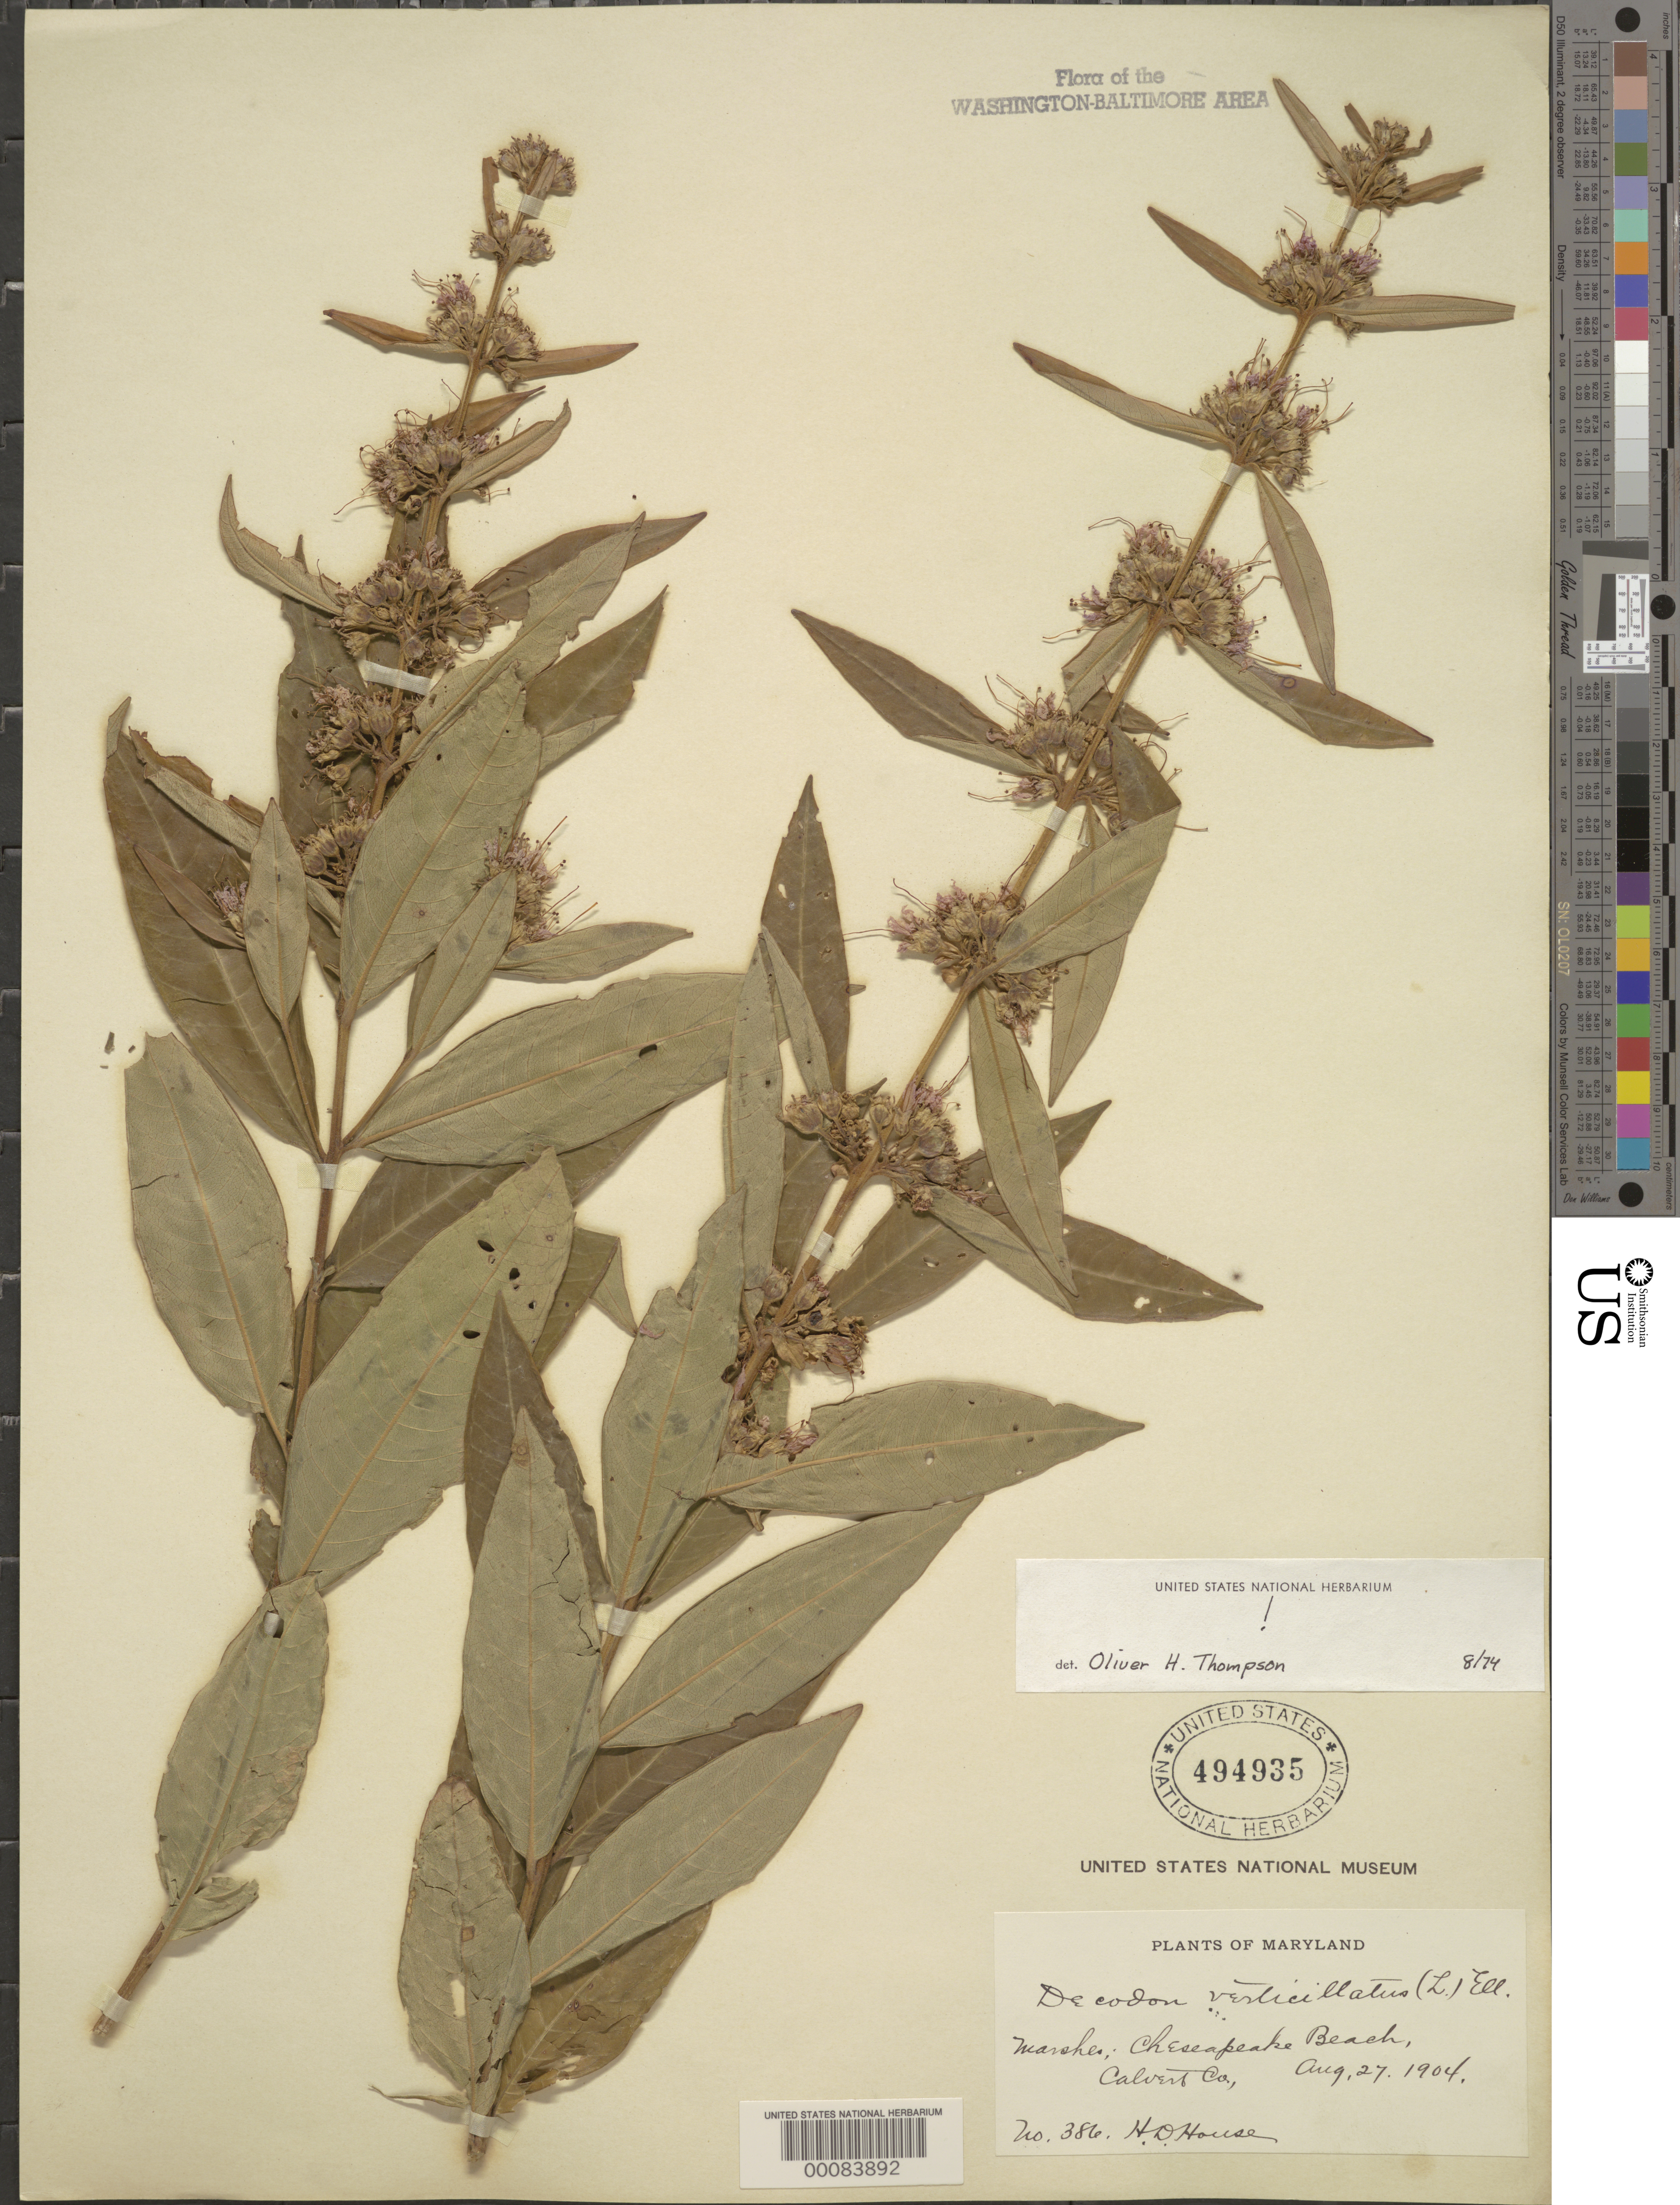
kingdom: Plantae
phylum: Tracheophyta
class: Magnoliopsida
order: Myrtales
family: Lythraceae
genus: Decodon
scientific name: Decodon verticillatus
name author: (L.) Elliott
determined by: Thompson, O. H.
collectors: H. D. House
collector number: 386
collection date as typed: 27 Aug 1904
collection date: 1904-08-27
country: United States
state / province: Maryland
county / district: Calvert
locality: Chesapeake Beach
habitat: Marshes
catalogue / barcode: US 494935